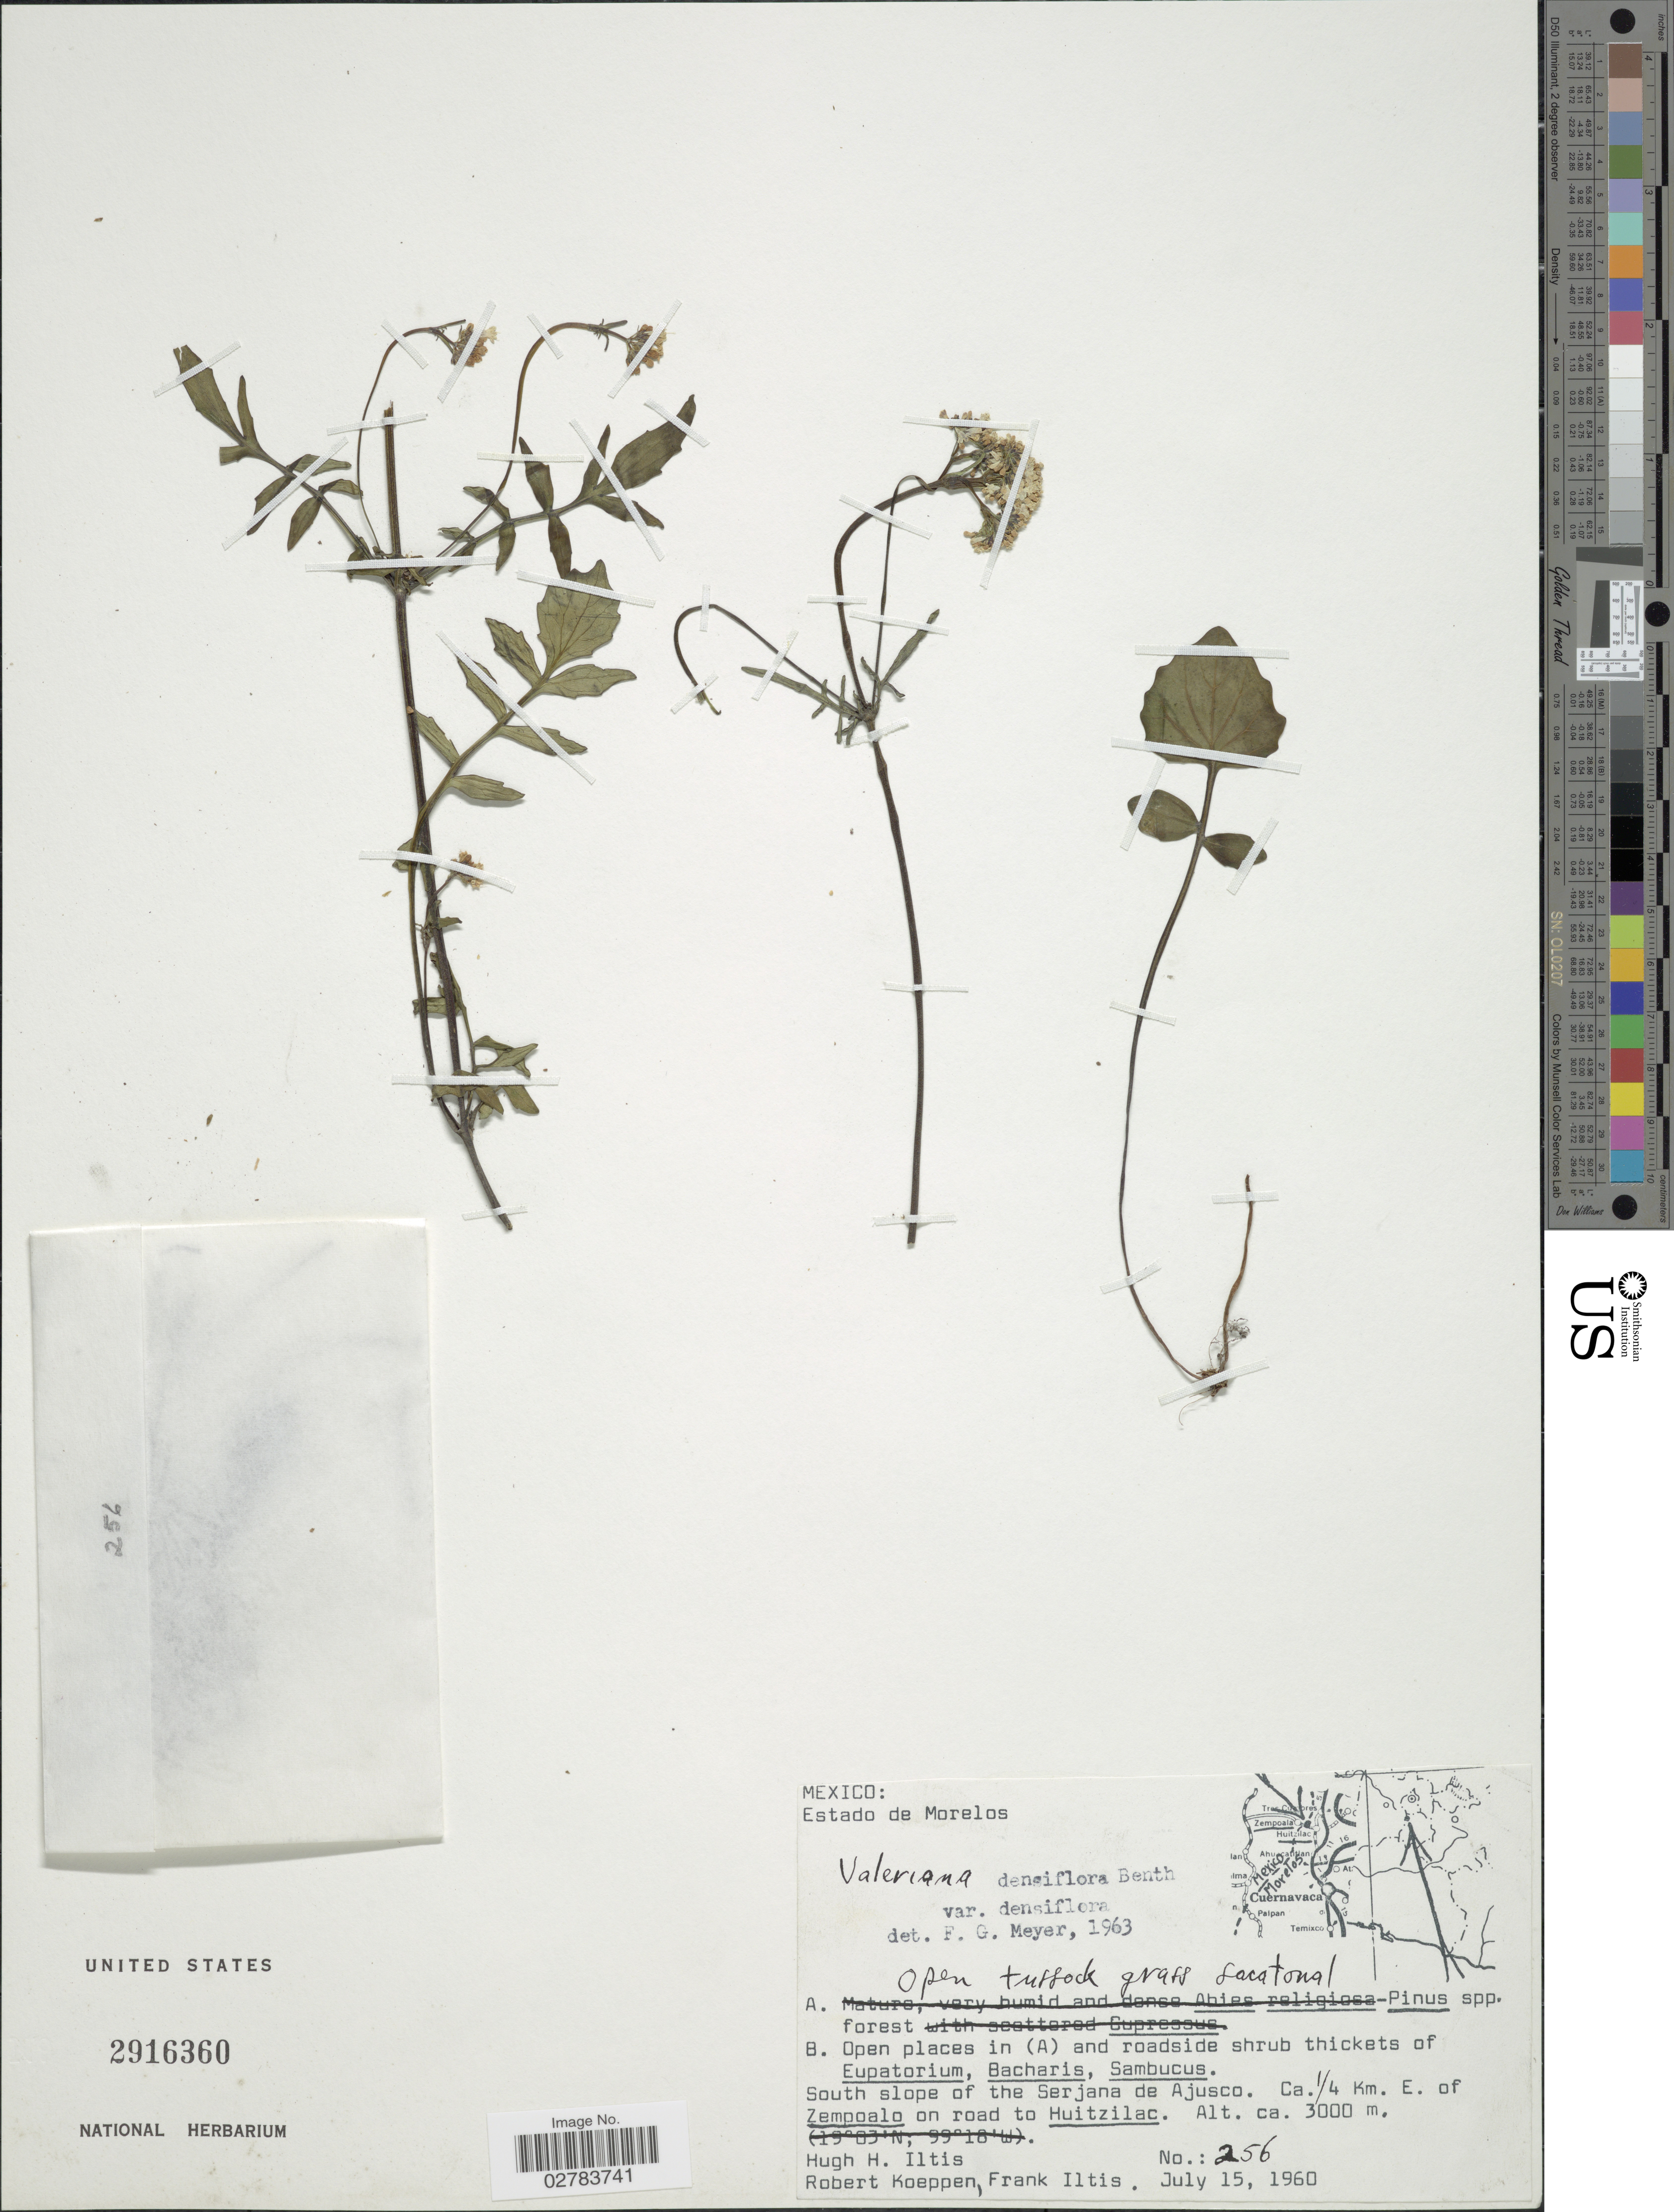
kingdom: Plantae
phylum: Tracheophyta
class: Magnoliopsida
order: Dipsacales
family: Caprifoliaceae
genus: Valeriana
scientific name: Valeriana densiflora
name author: Benth.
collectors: H. H. Iltis, R. C. Koeppen & F. S. Iltis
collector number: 256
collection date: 1960-07-15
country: Mexico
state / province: Morelos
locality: South slope of the Serjana de Ajusco. Ca.1/4 Km. E. of Zempoala on road to Huitzilac.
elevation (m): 3000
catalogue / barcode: US 2916360